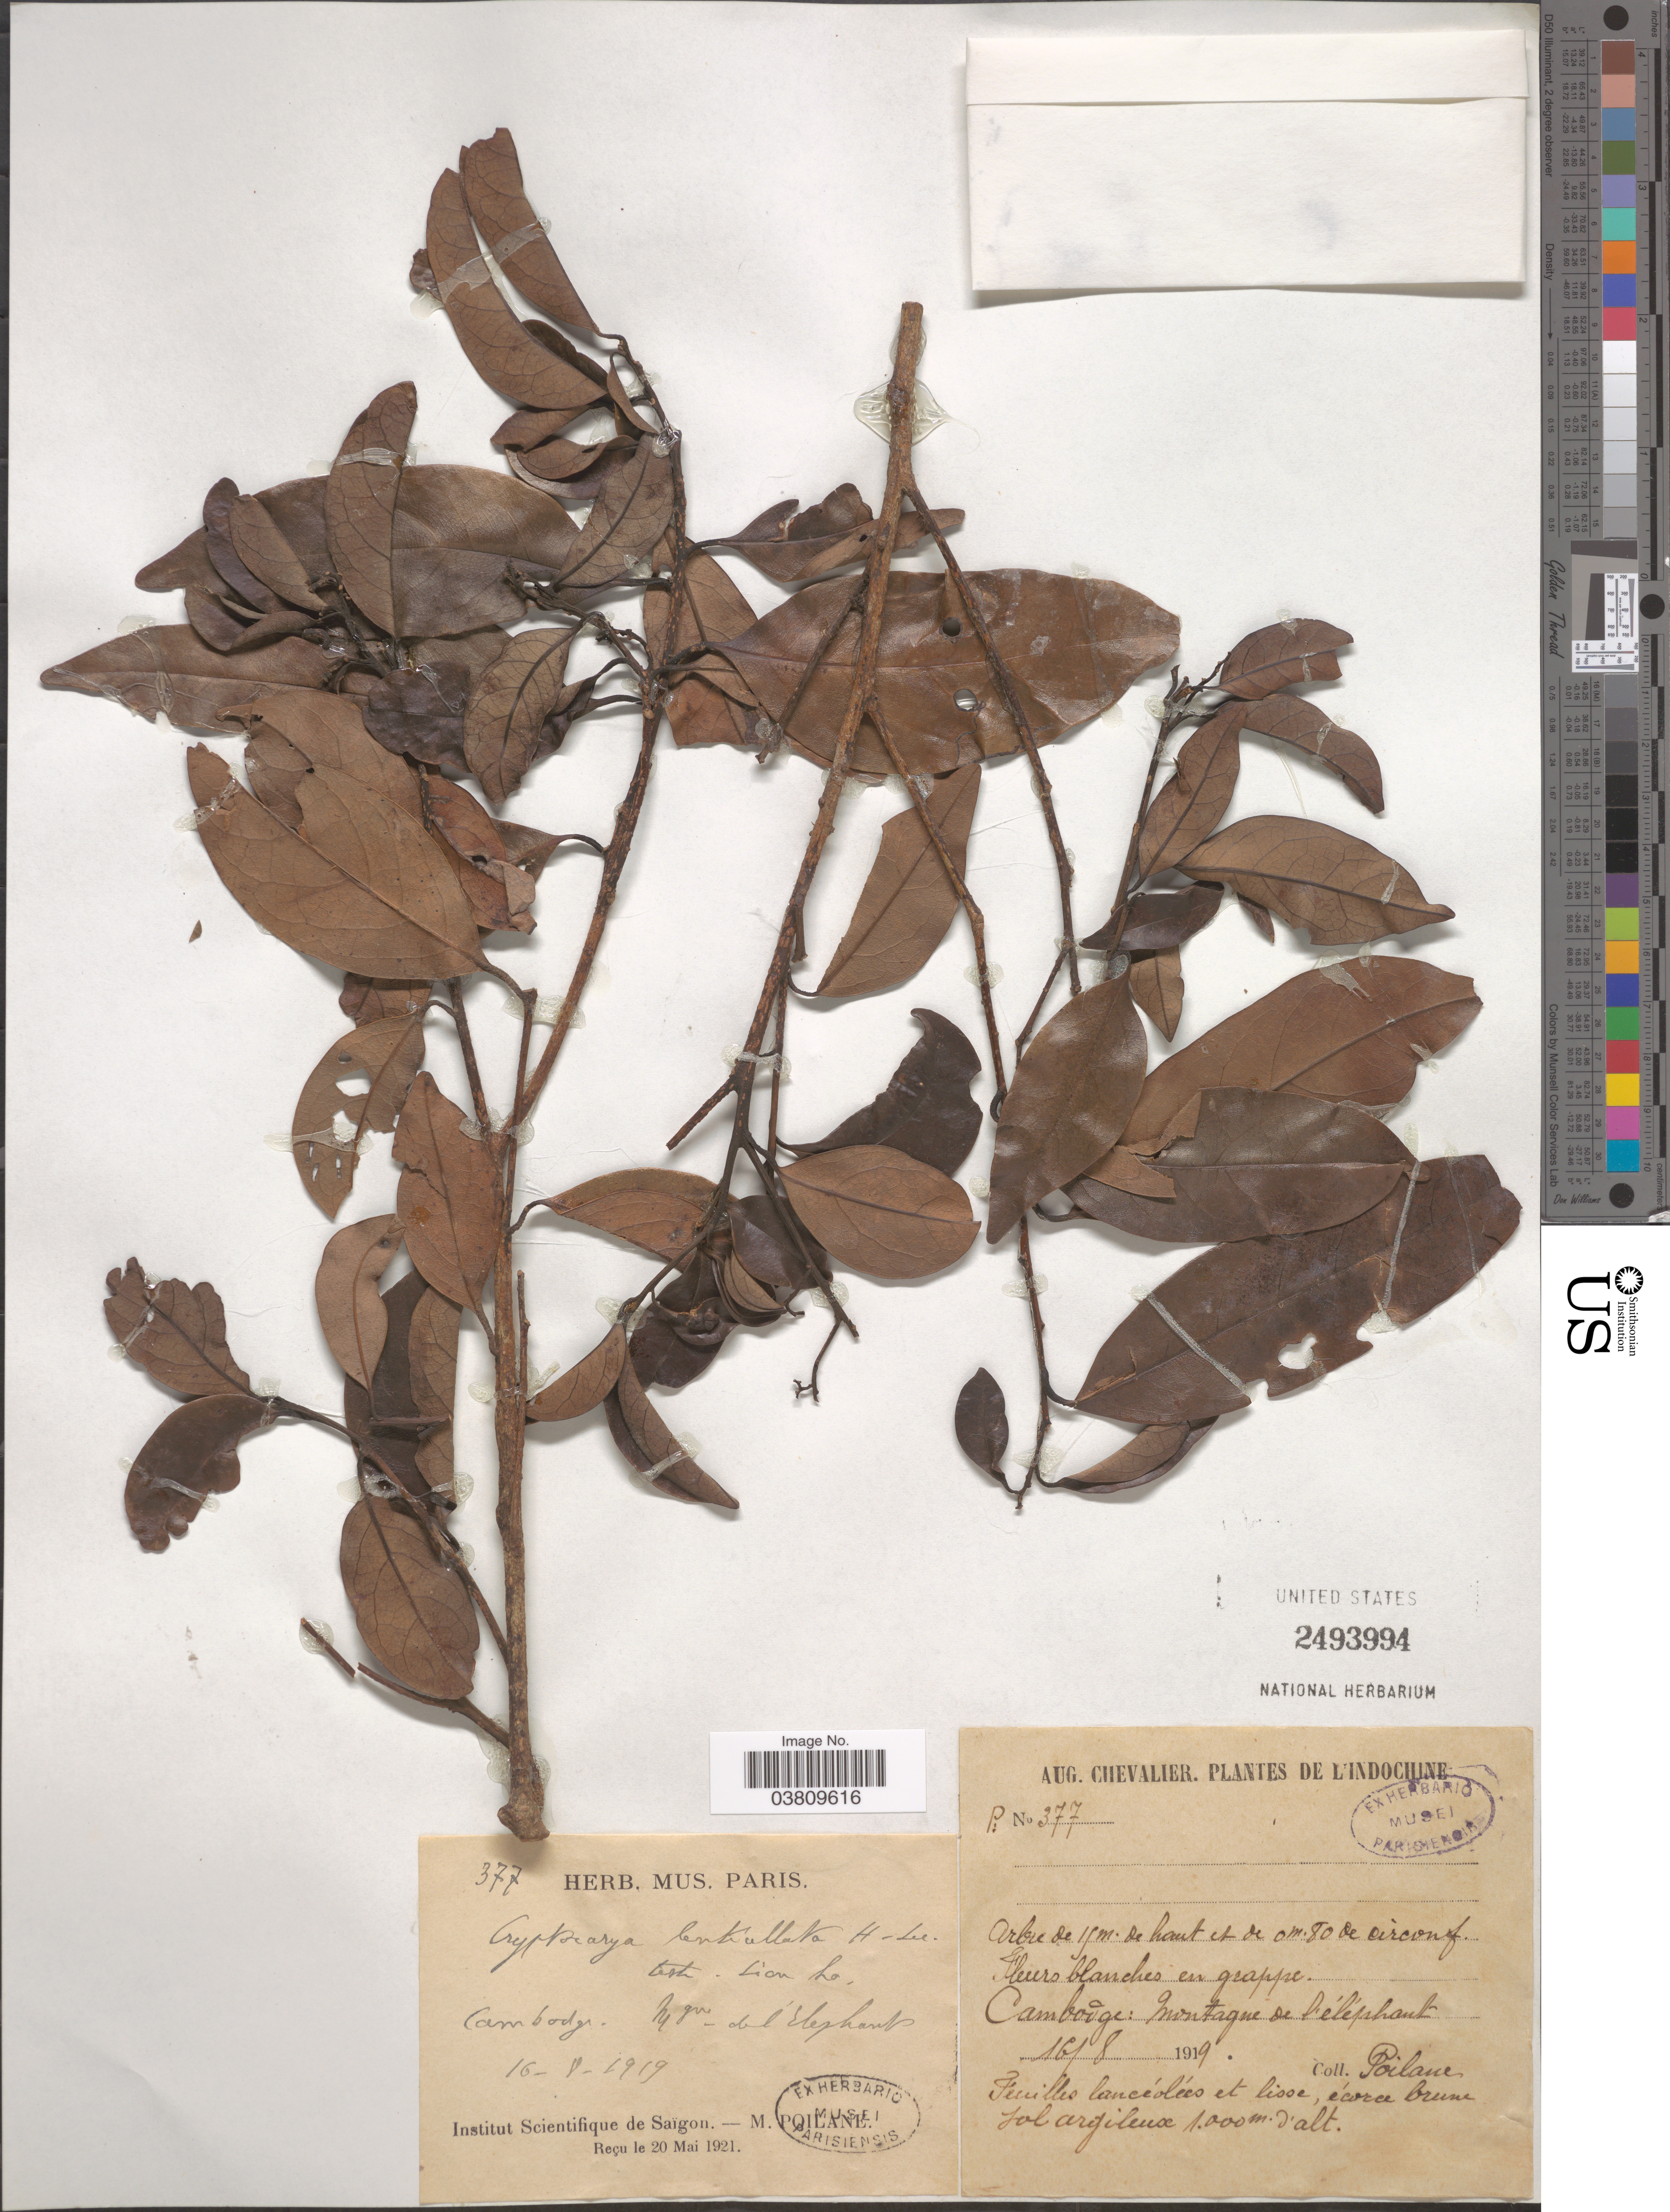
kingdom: Plantae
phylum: Tracheophyta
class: Magnoliopsida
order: Laurales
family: Lauraceae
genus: Cryptocarya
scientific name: Cryptocarya concinna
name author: Hance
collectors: M. Poilane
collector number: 377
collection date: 1919-08-16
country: Cambodia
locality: L'Indochine. Camboige: Montagne de l'Elephant.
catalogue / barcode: US 2493994